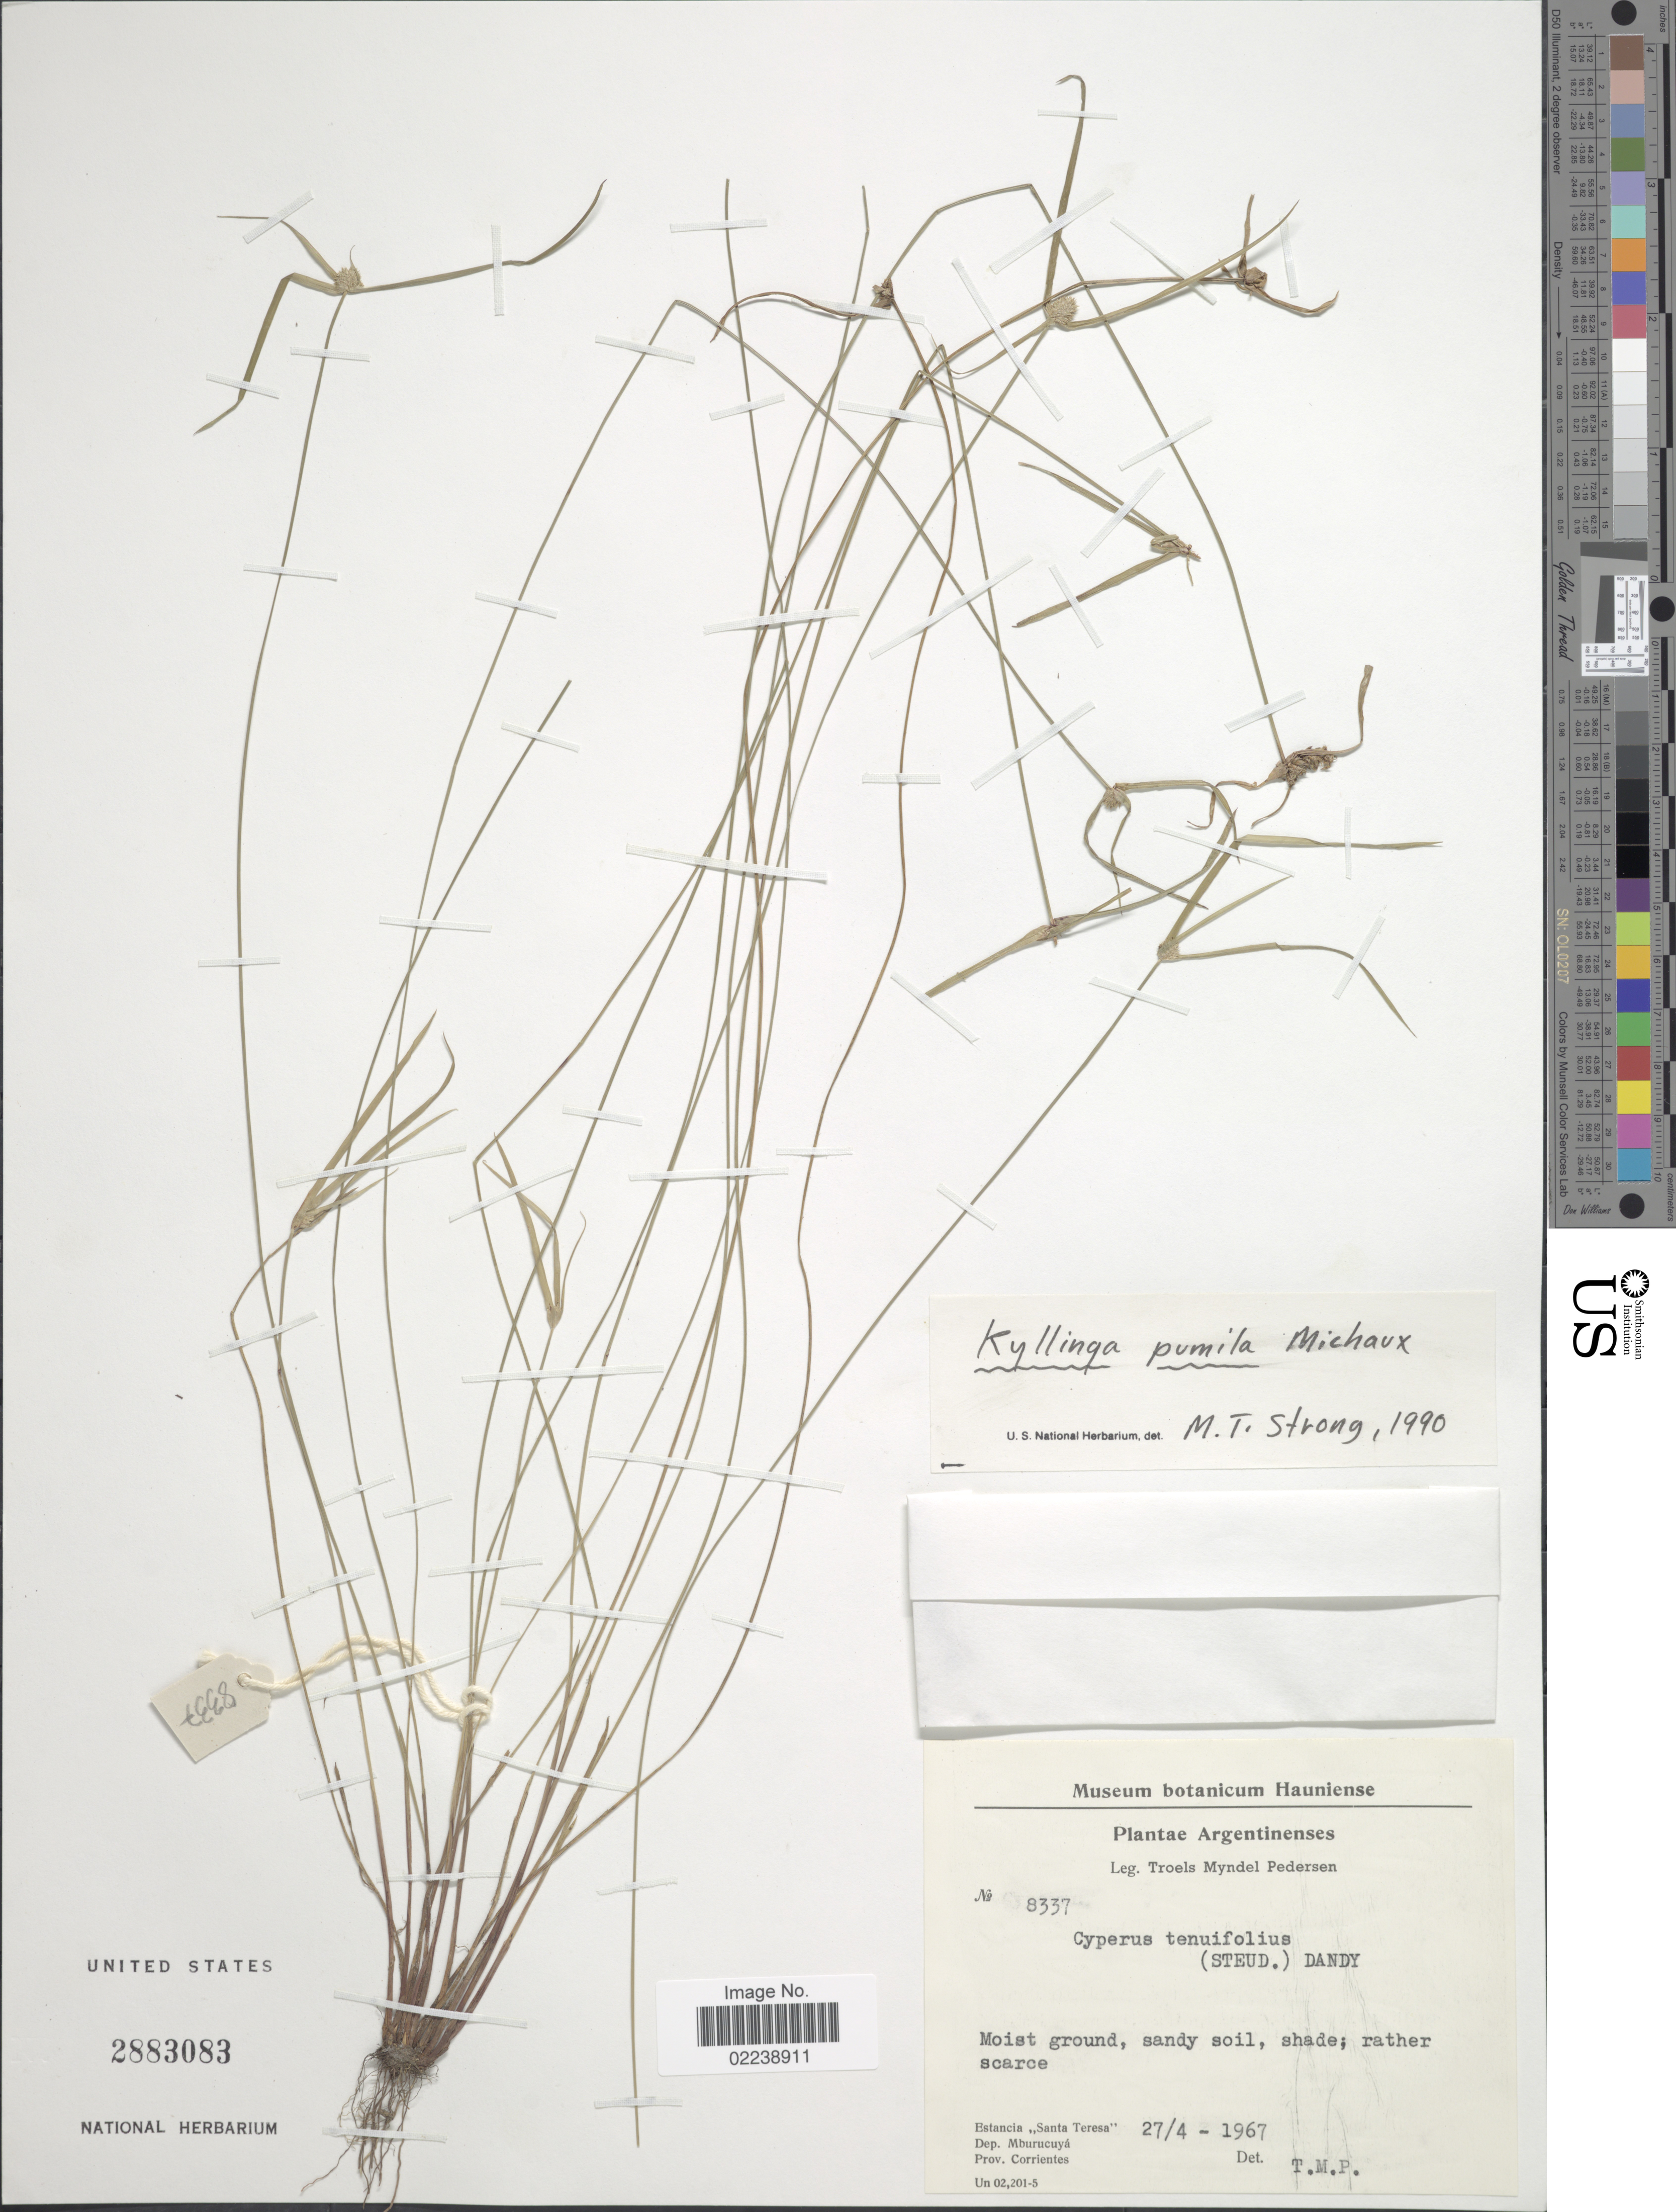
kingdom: Plantae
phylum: Tracheophyta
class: Liliopsida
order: Poales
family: Cyperaceae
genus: Cyperus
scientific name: Cyperus hortensis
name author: (Salzm. ex Steud.) Dorr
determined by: Strong, Mark T., (BOT), Smithsonian Institution - National Museum of Natural History (UNITED STATES)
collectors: T. Pederson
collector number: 8337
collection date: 1967-04-27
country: Argentina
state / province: Corrientes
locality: Estancia Santa Teresa, Dep. Mburucuya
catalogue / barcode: US 2883083